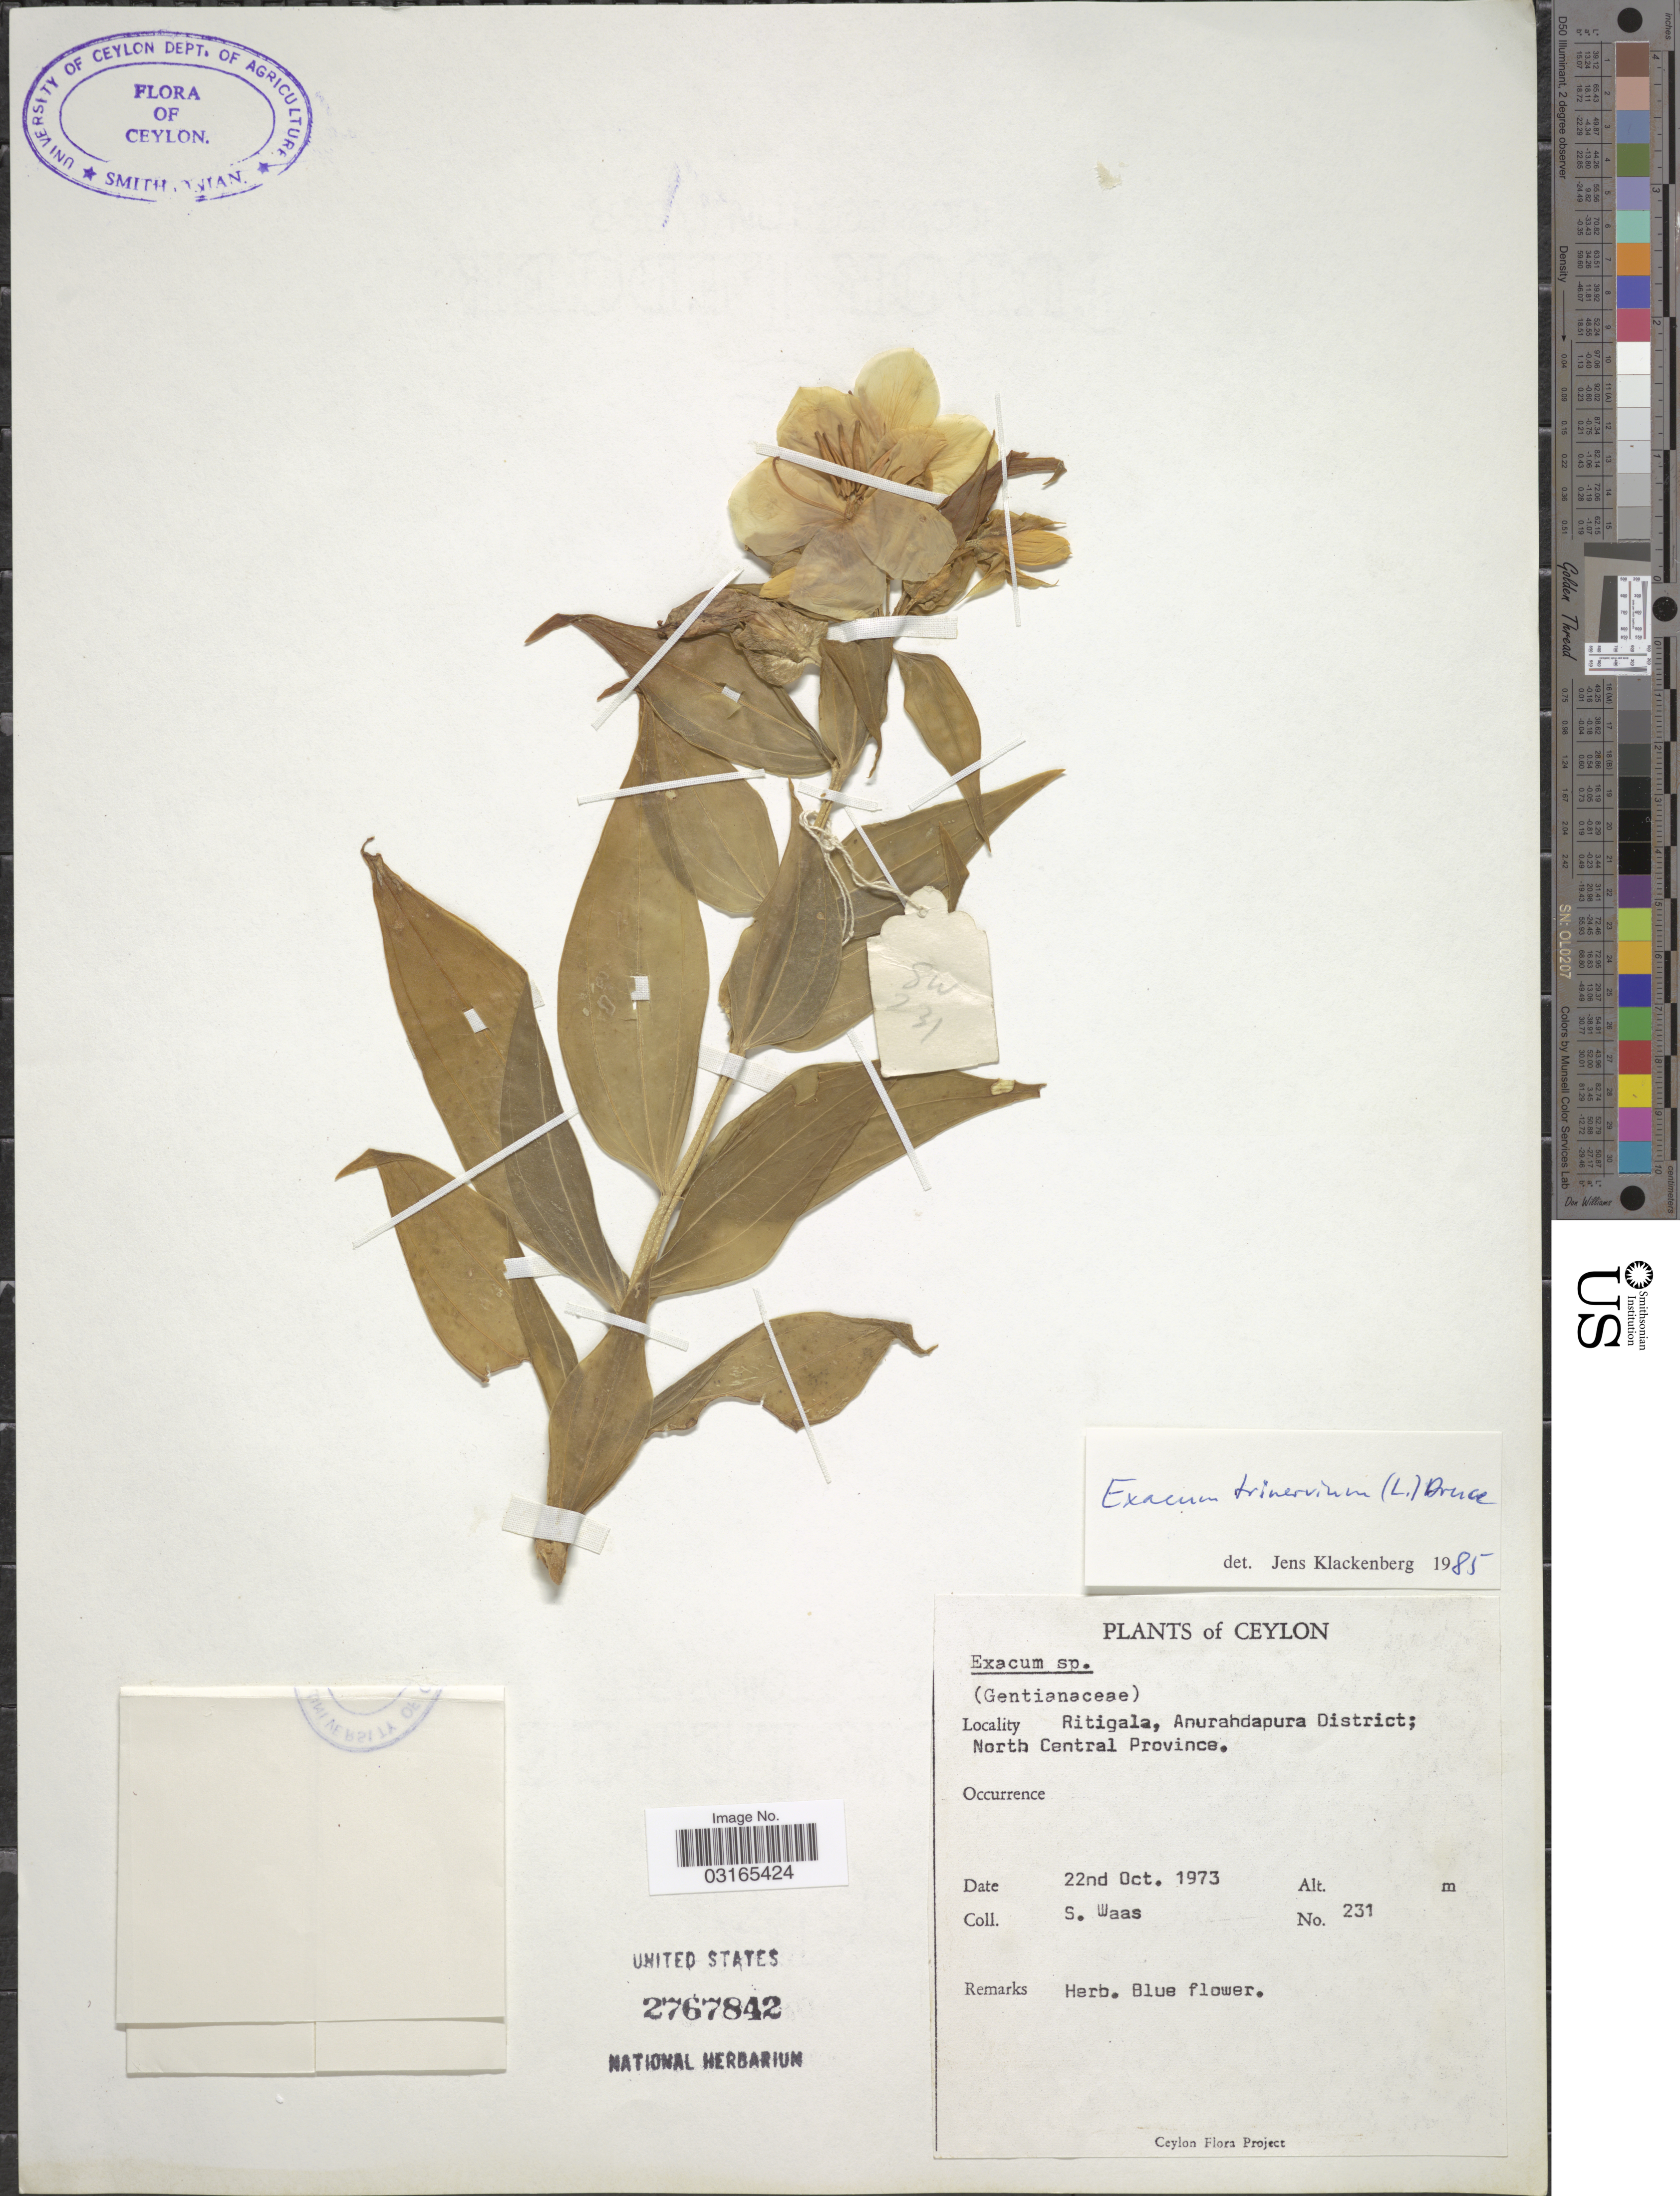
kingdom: Plantae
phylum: Tracheophyta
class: Magnoliopsida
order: Gentianales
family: Gentianaceae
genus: Exacum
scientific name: Exacum trinervium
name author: (L.) Druce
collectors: S. Waas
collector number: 231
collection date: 1973-10-22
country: Sri Lanka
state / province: North Central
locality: Ceylon. Ritigala, Anurahdapura District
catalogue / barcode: US 2767842